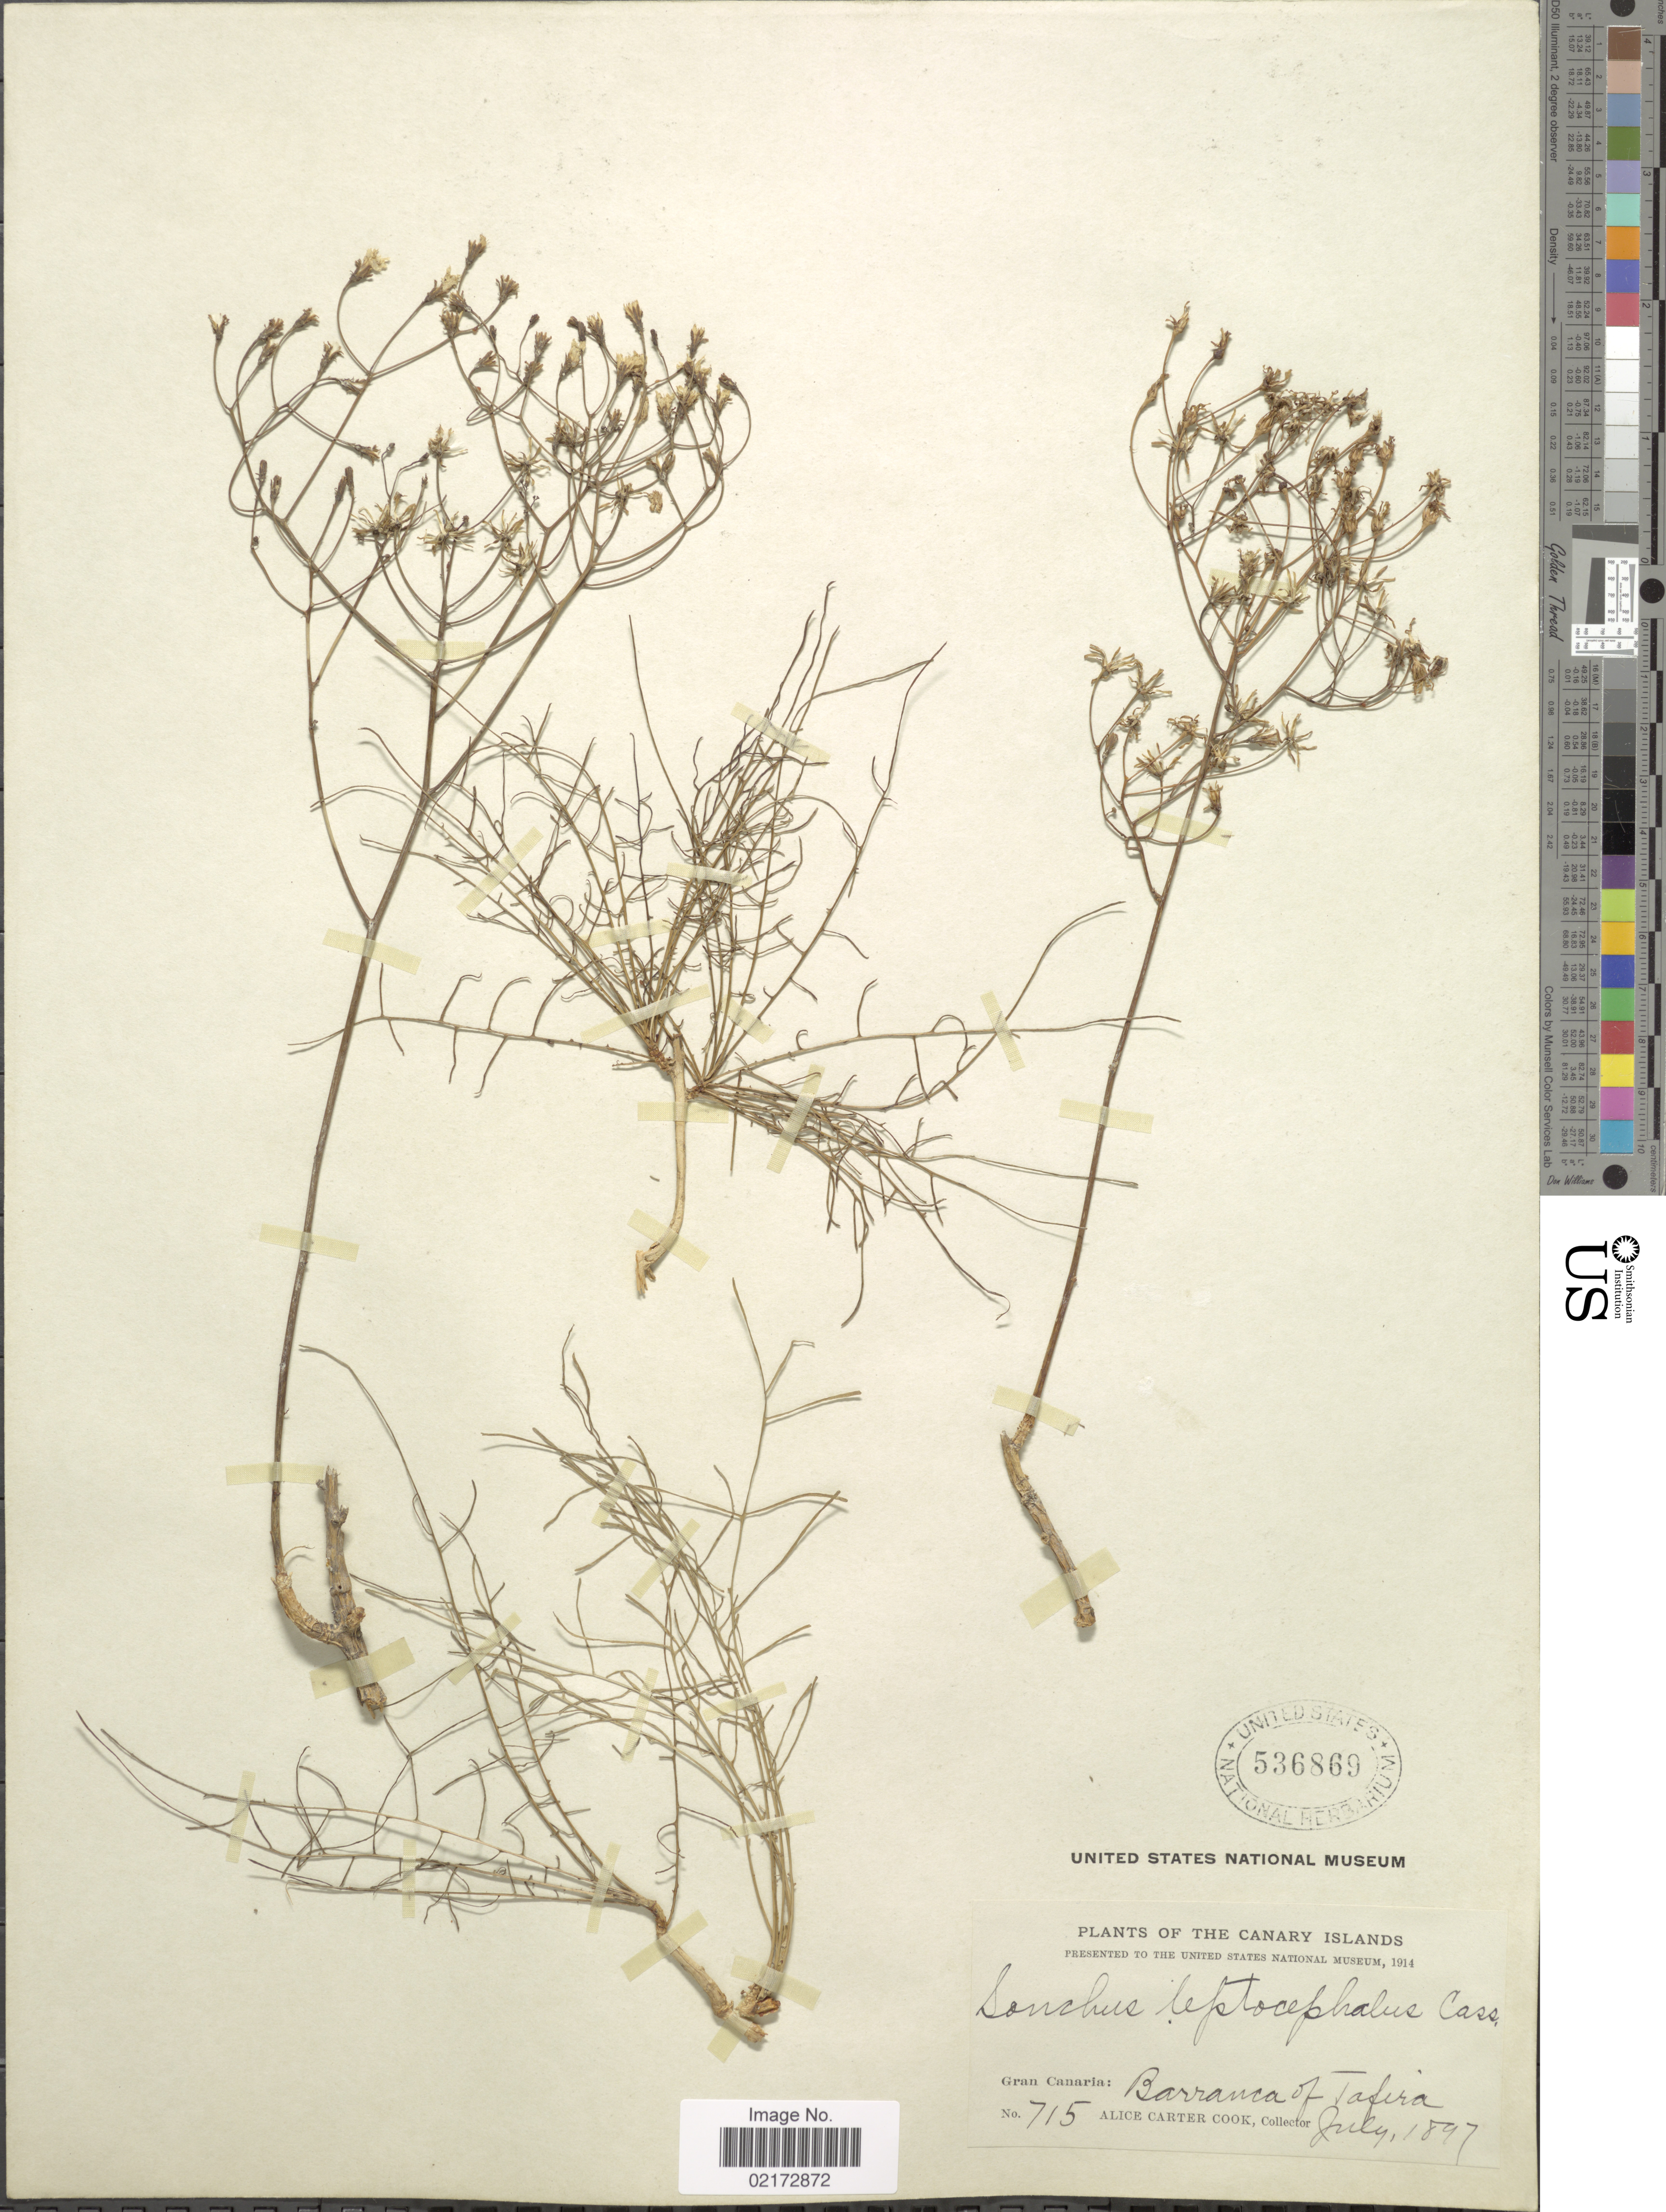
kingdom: Plantae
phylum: Tracheophyta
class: Magnoliopsida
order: Asterales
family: Asteraceae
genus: Sonchus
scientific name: Sonchus leptocephalus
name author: Cass.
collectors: Alice C. Cook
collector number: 715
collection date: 1897-07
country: Spain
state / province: Canarias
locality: The Canary Islands, Gran Canaria, Barranca of Tafira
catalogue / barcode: US 536869